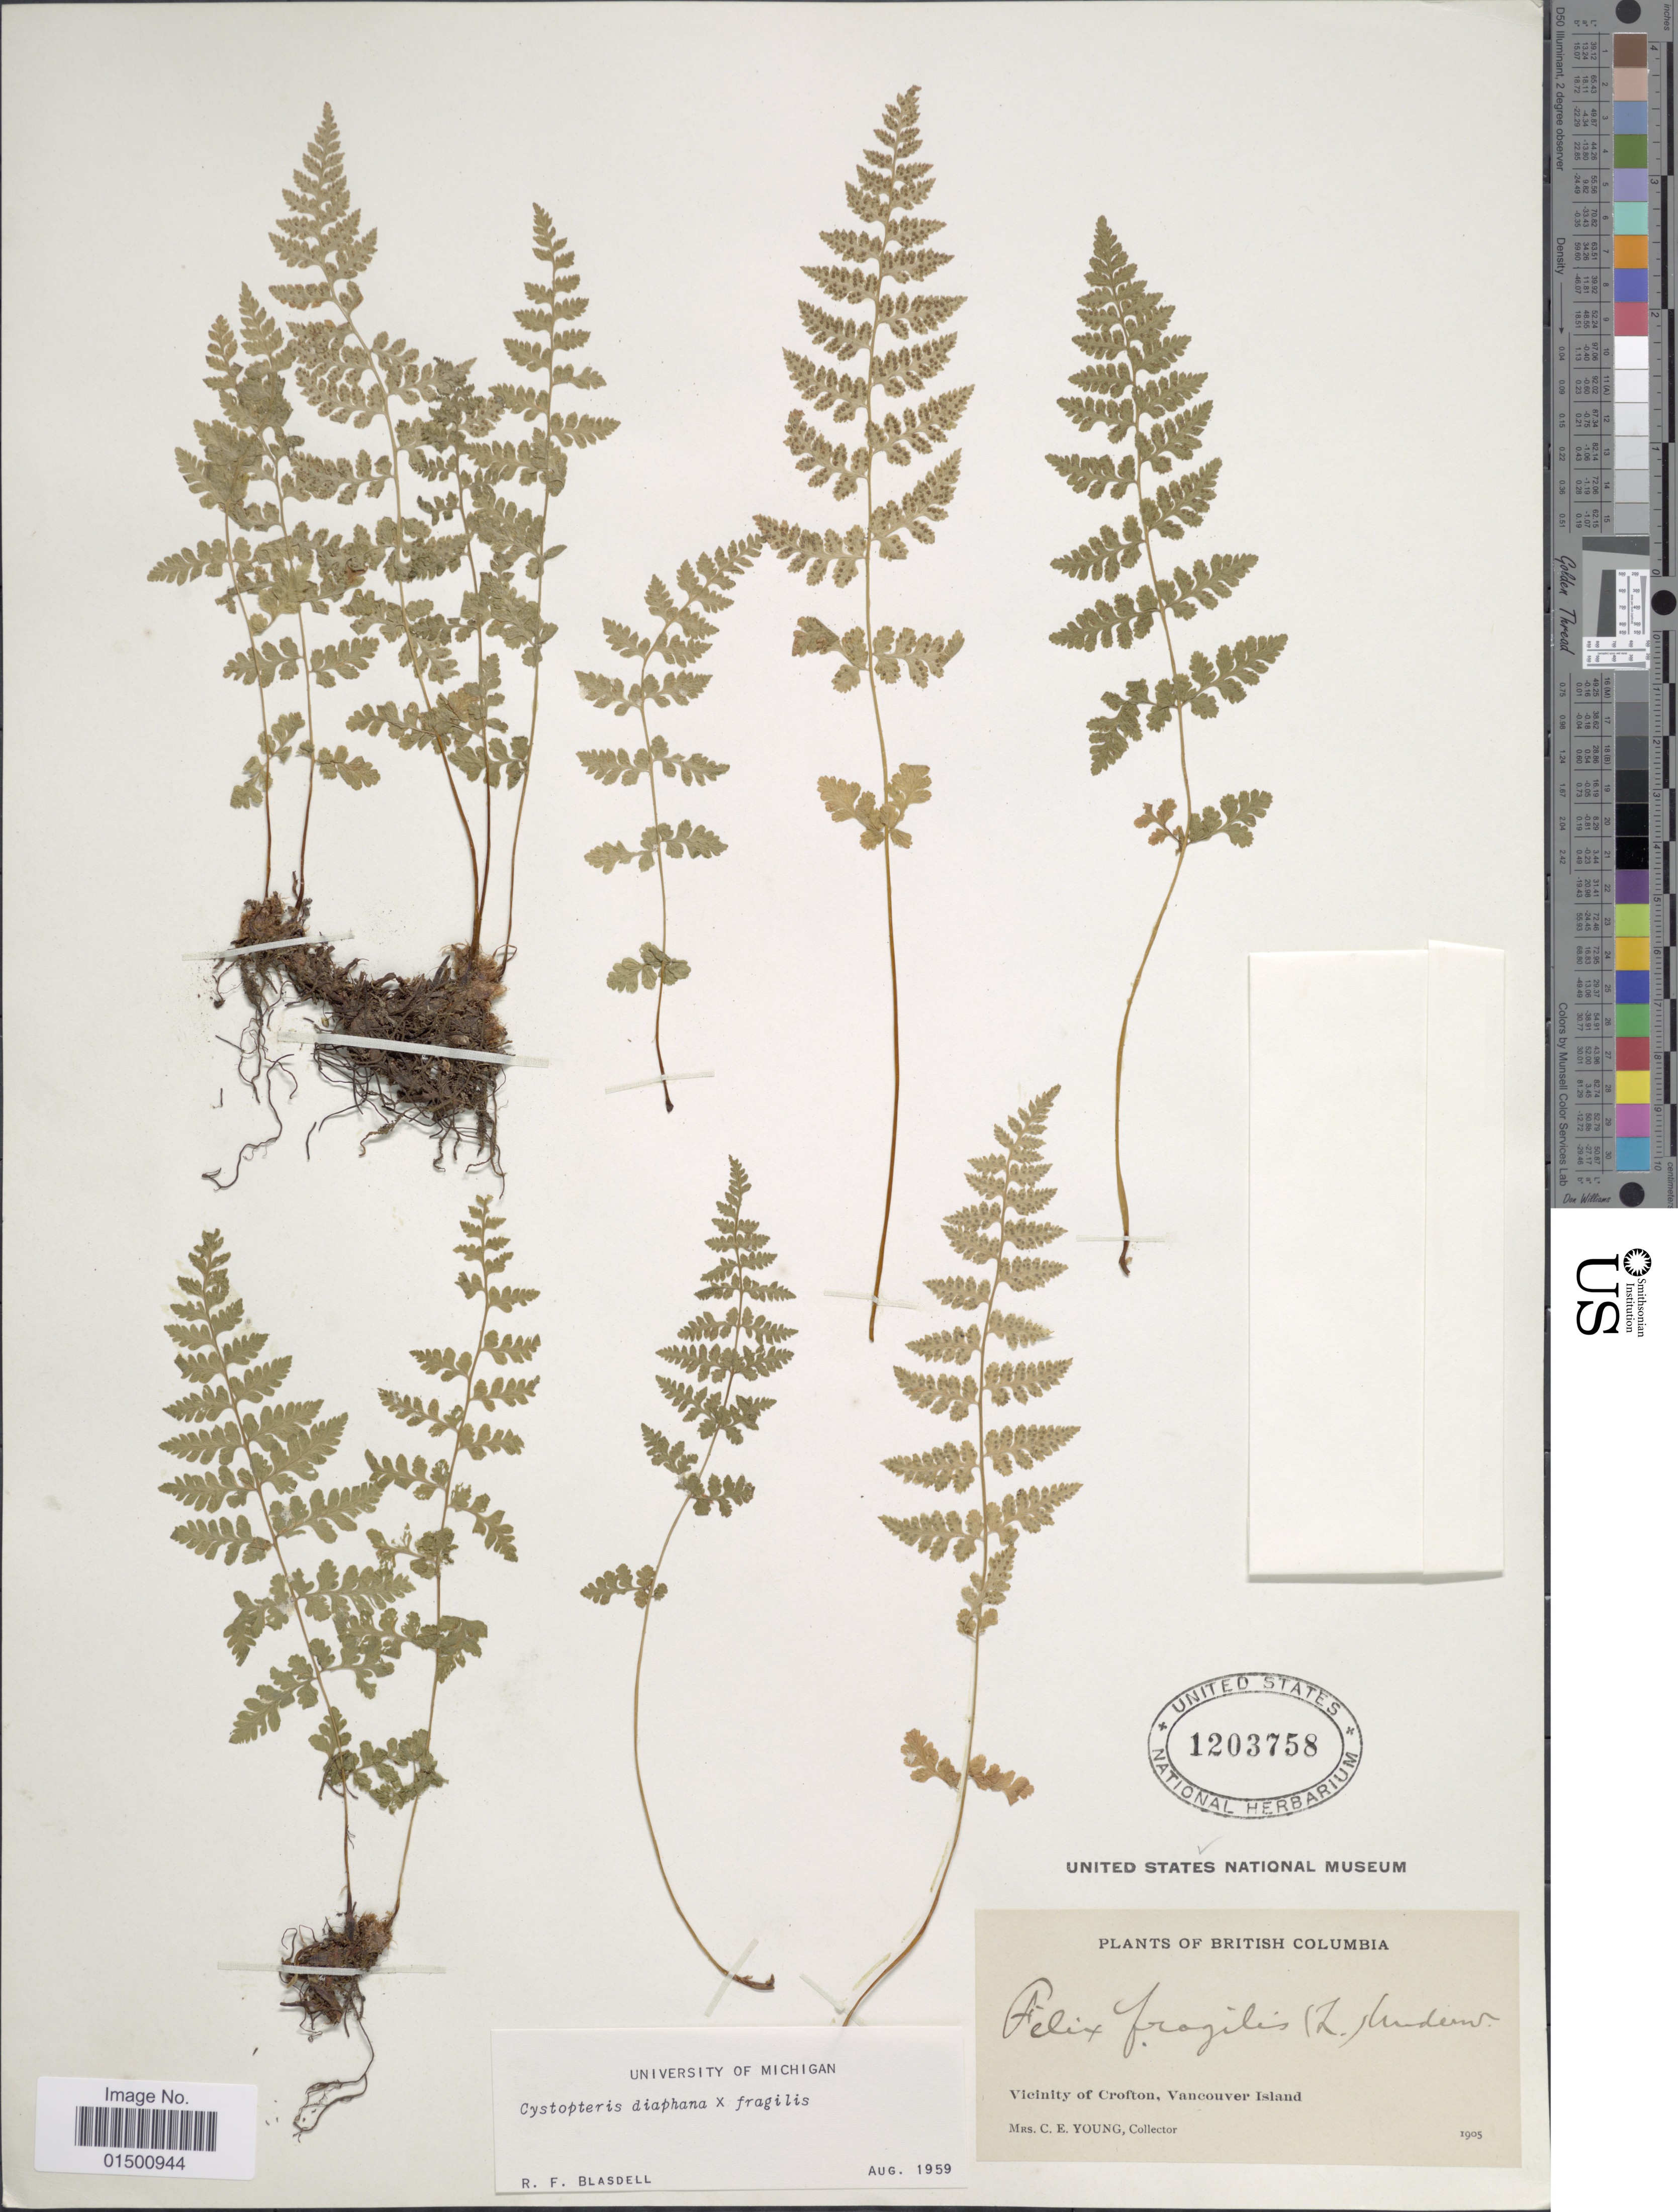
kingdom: Plantae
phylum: Tracheophyta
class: Polypodiopsida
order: Polypodiales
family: Cystopteridaceae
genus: Cystopteris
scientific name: Cystopteris diaphana x C. fragilis (L.) Bernh.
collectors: C. Young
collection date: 1905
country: Canada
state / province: British Columbia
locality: Vicinity of Crofton, Vancouver Island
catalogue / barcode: US 1203758